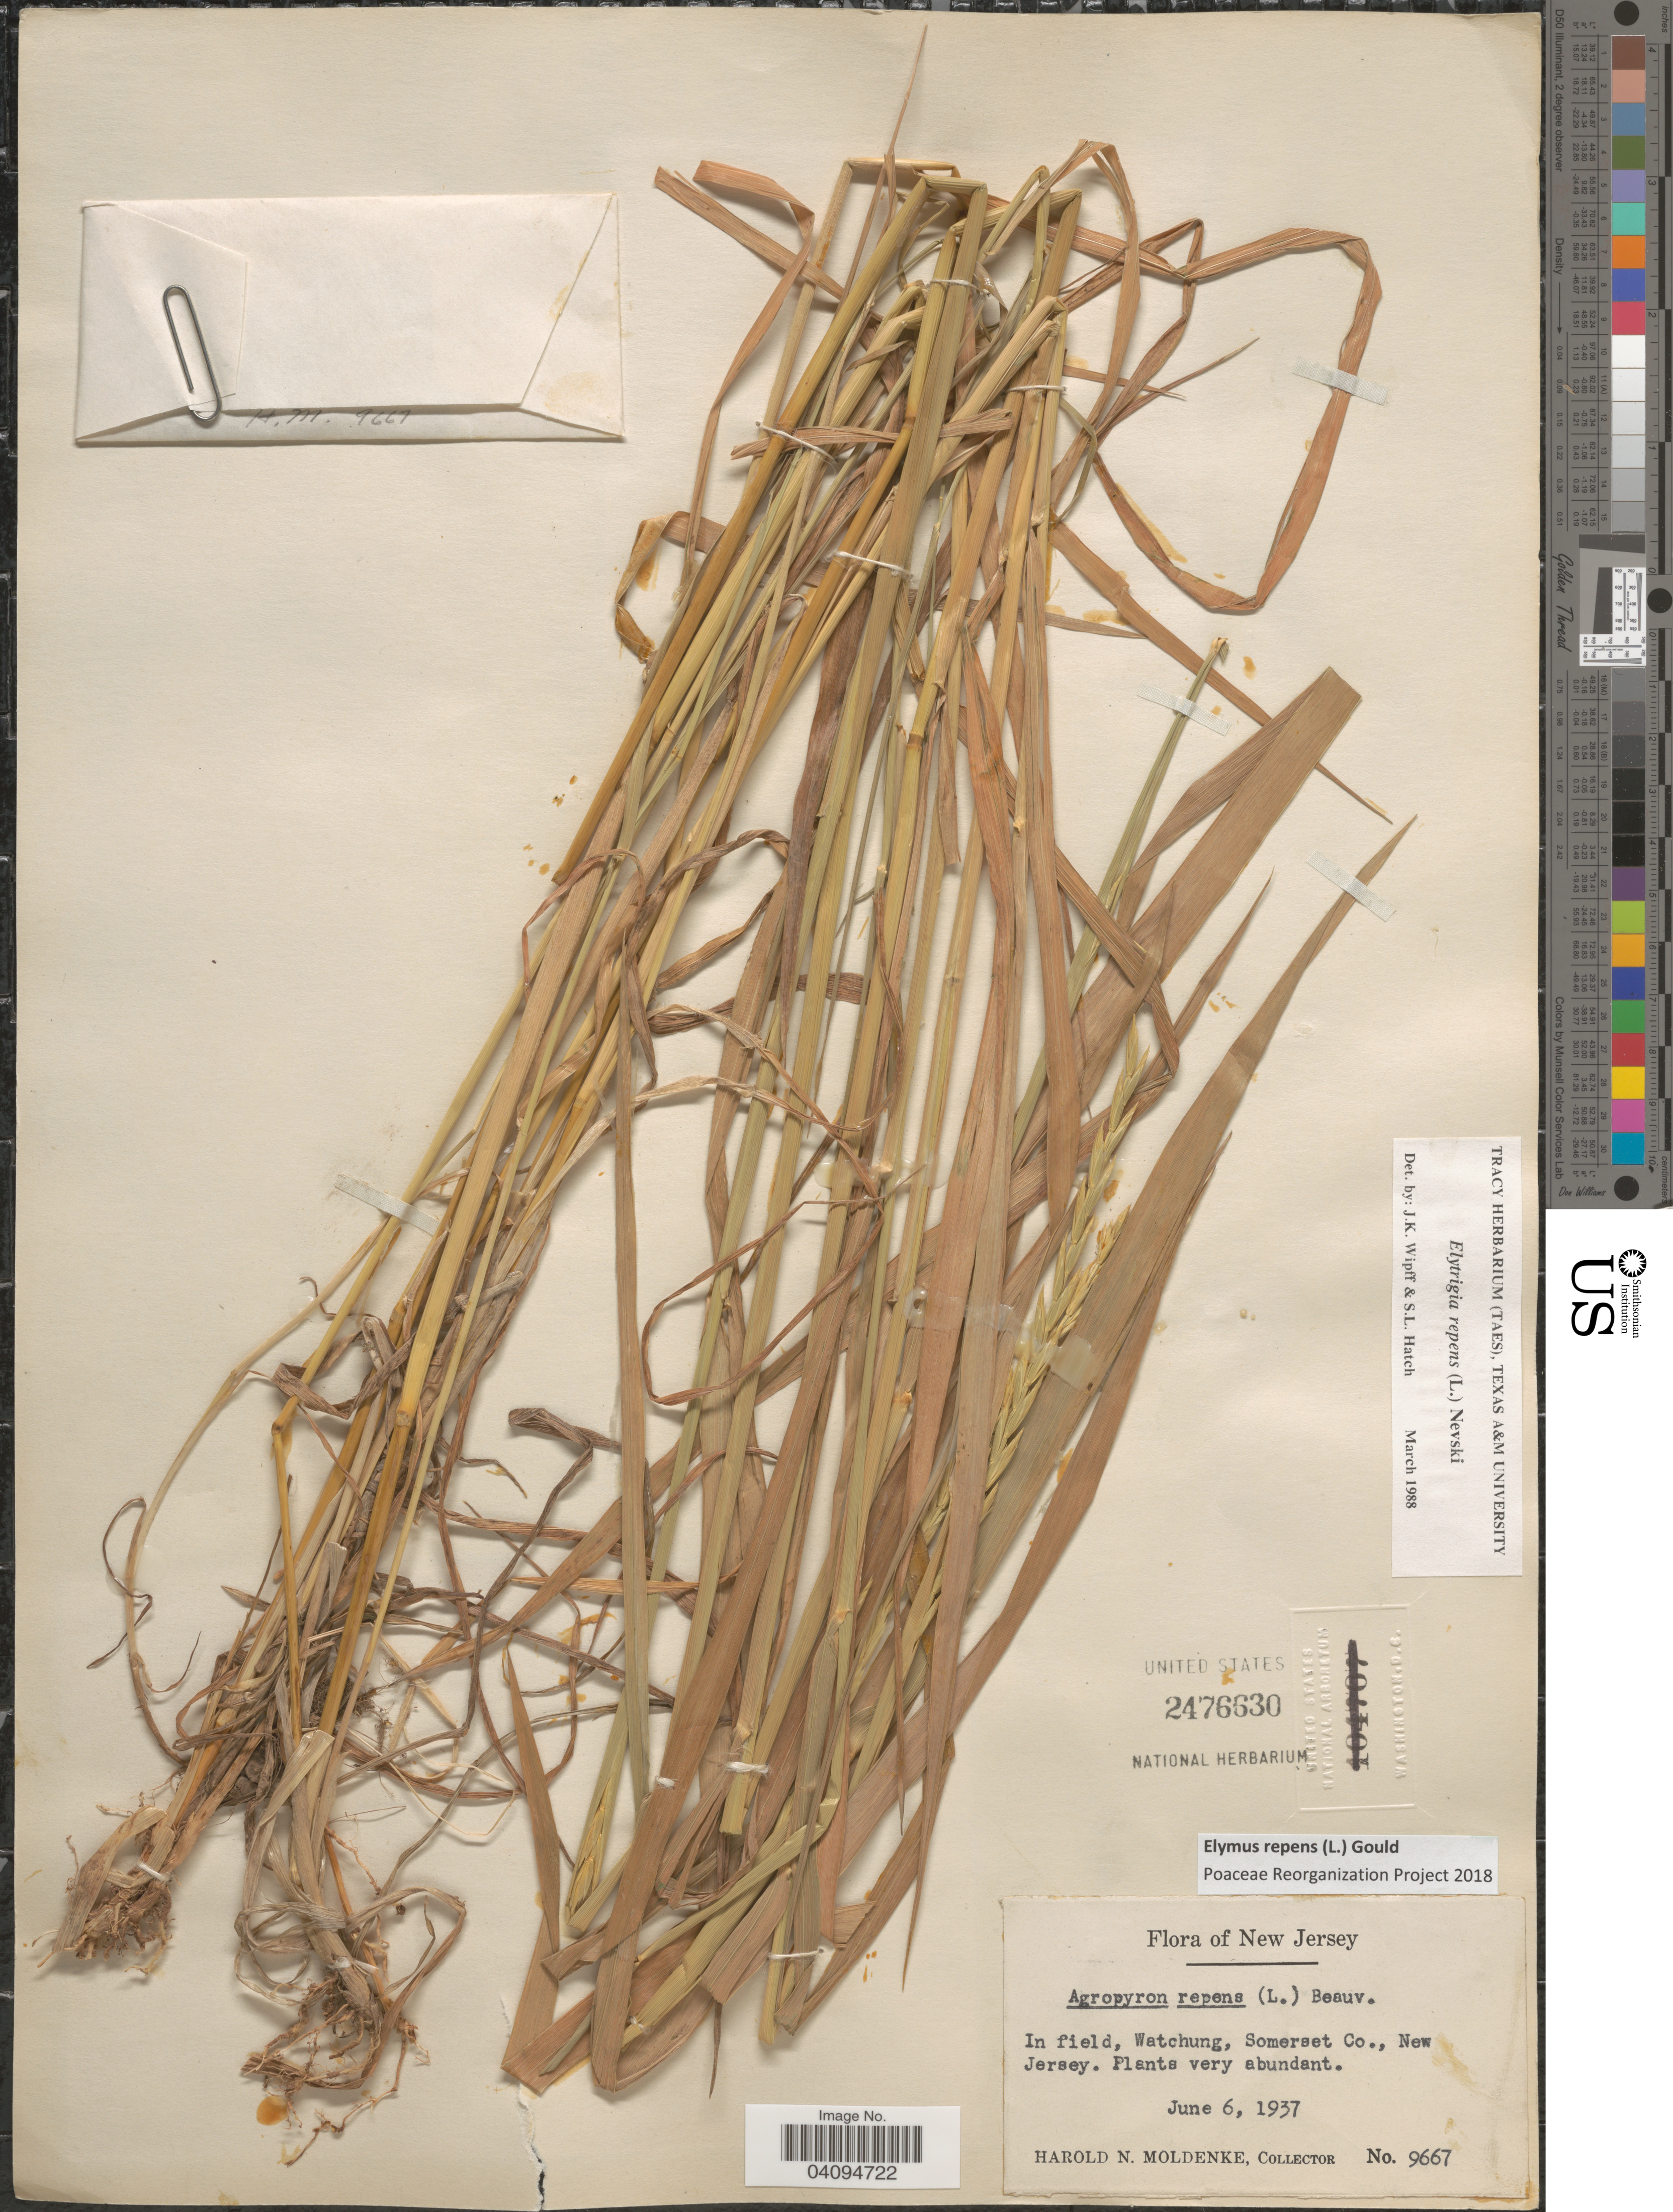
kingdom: Plantae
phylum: Tracheophyta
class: Liliopsida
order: Poales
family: Poaceae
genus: Elymus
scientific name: Elymus repens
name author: (L.) Gould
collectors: H. N. Moldenke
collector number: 9667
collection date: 1937-06-06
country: United States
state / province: New Jersey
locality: In field, Watchung, Somerset Co.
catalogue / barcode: US 2476630